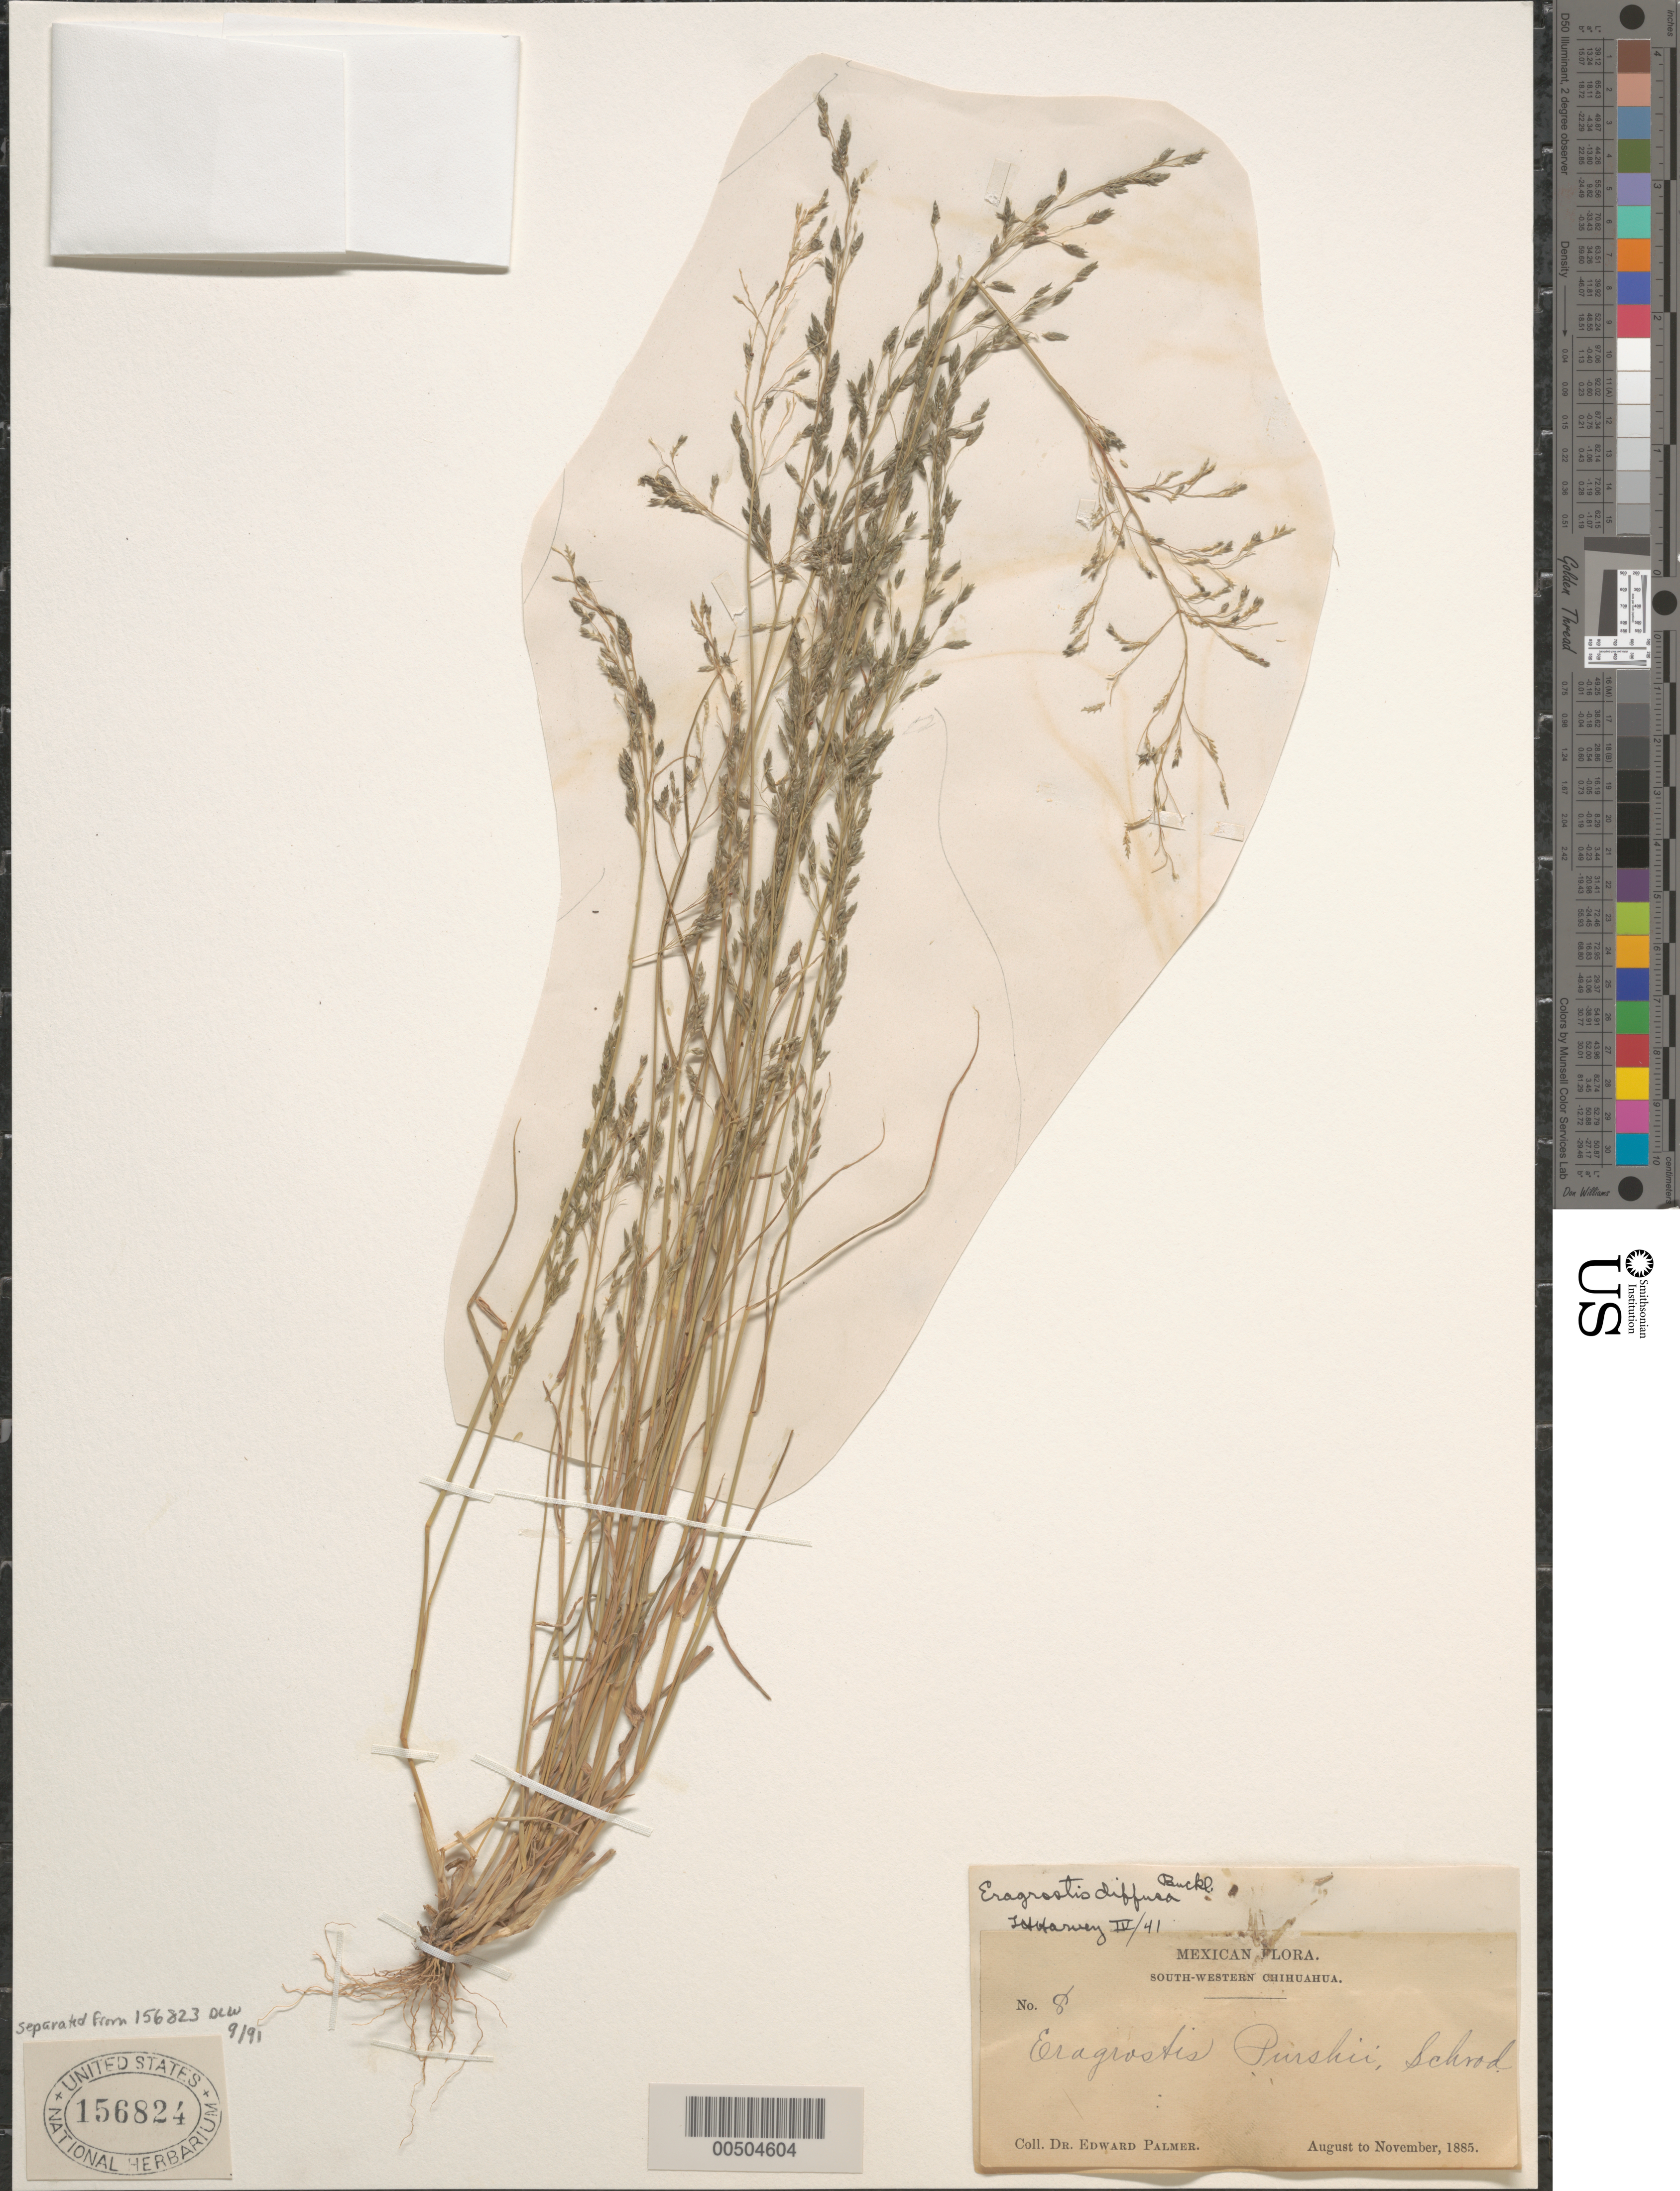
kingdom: Plantae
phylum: Tracheophyta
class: Liliopsida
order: Poales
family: Poaceae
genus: Eragrostis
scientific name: Eragrostis pectinacea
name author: (Michx.) Nees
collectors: E. Palmer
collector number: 8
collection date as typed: Aug 1885 to Nov 1885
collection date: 1885-08/1885-11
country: Mexico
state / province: Chihuahua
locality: South-western Chihuahua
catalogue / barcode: US 156824